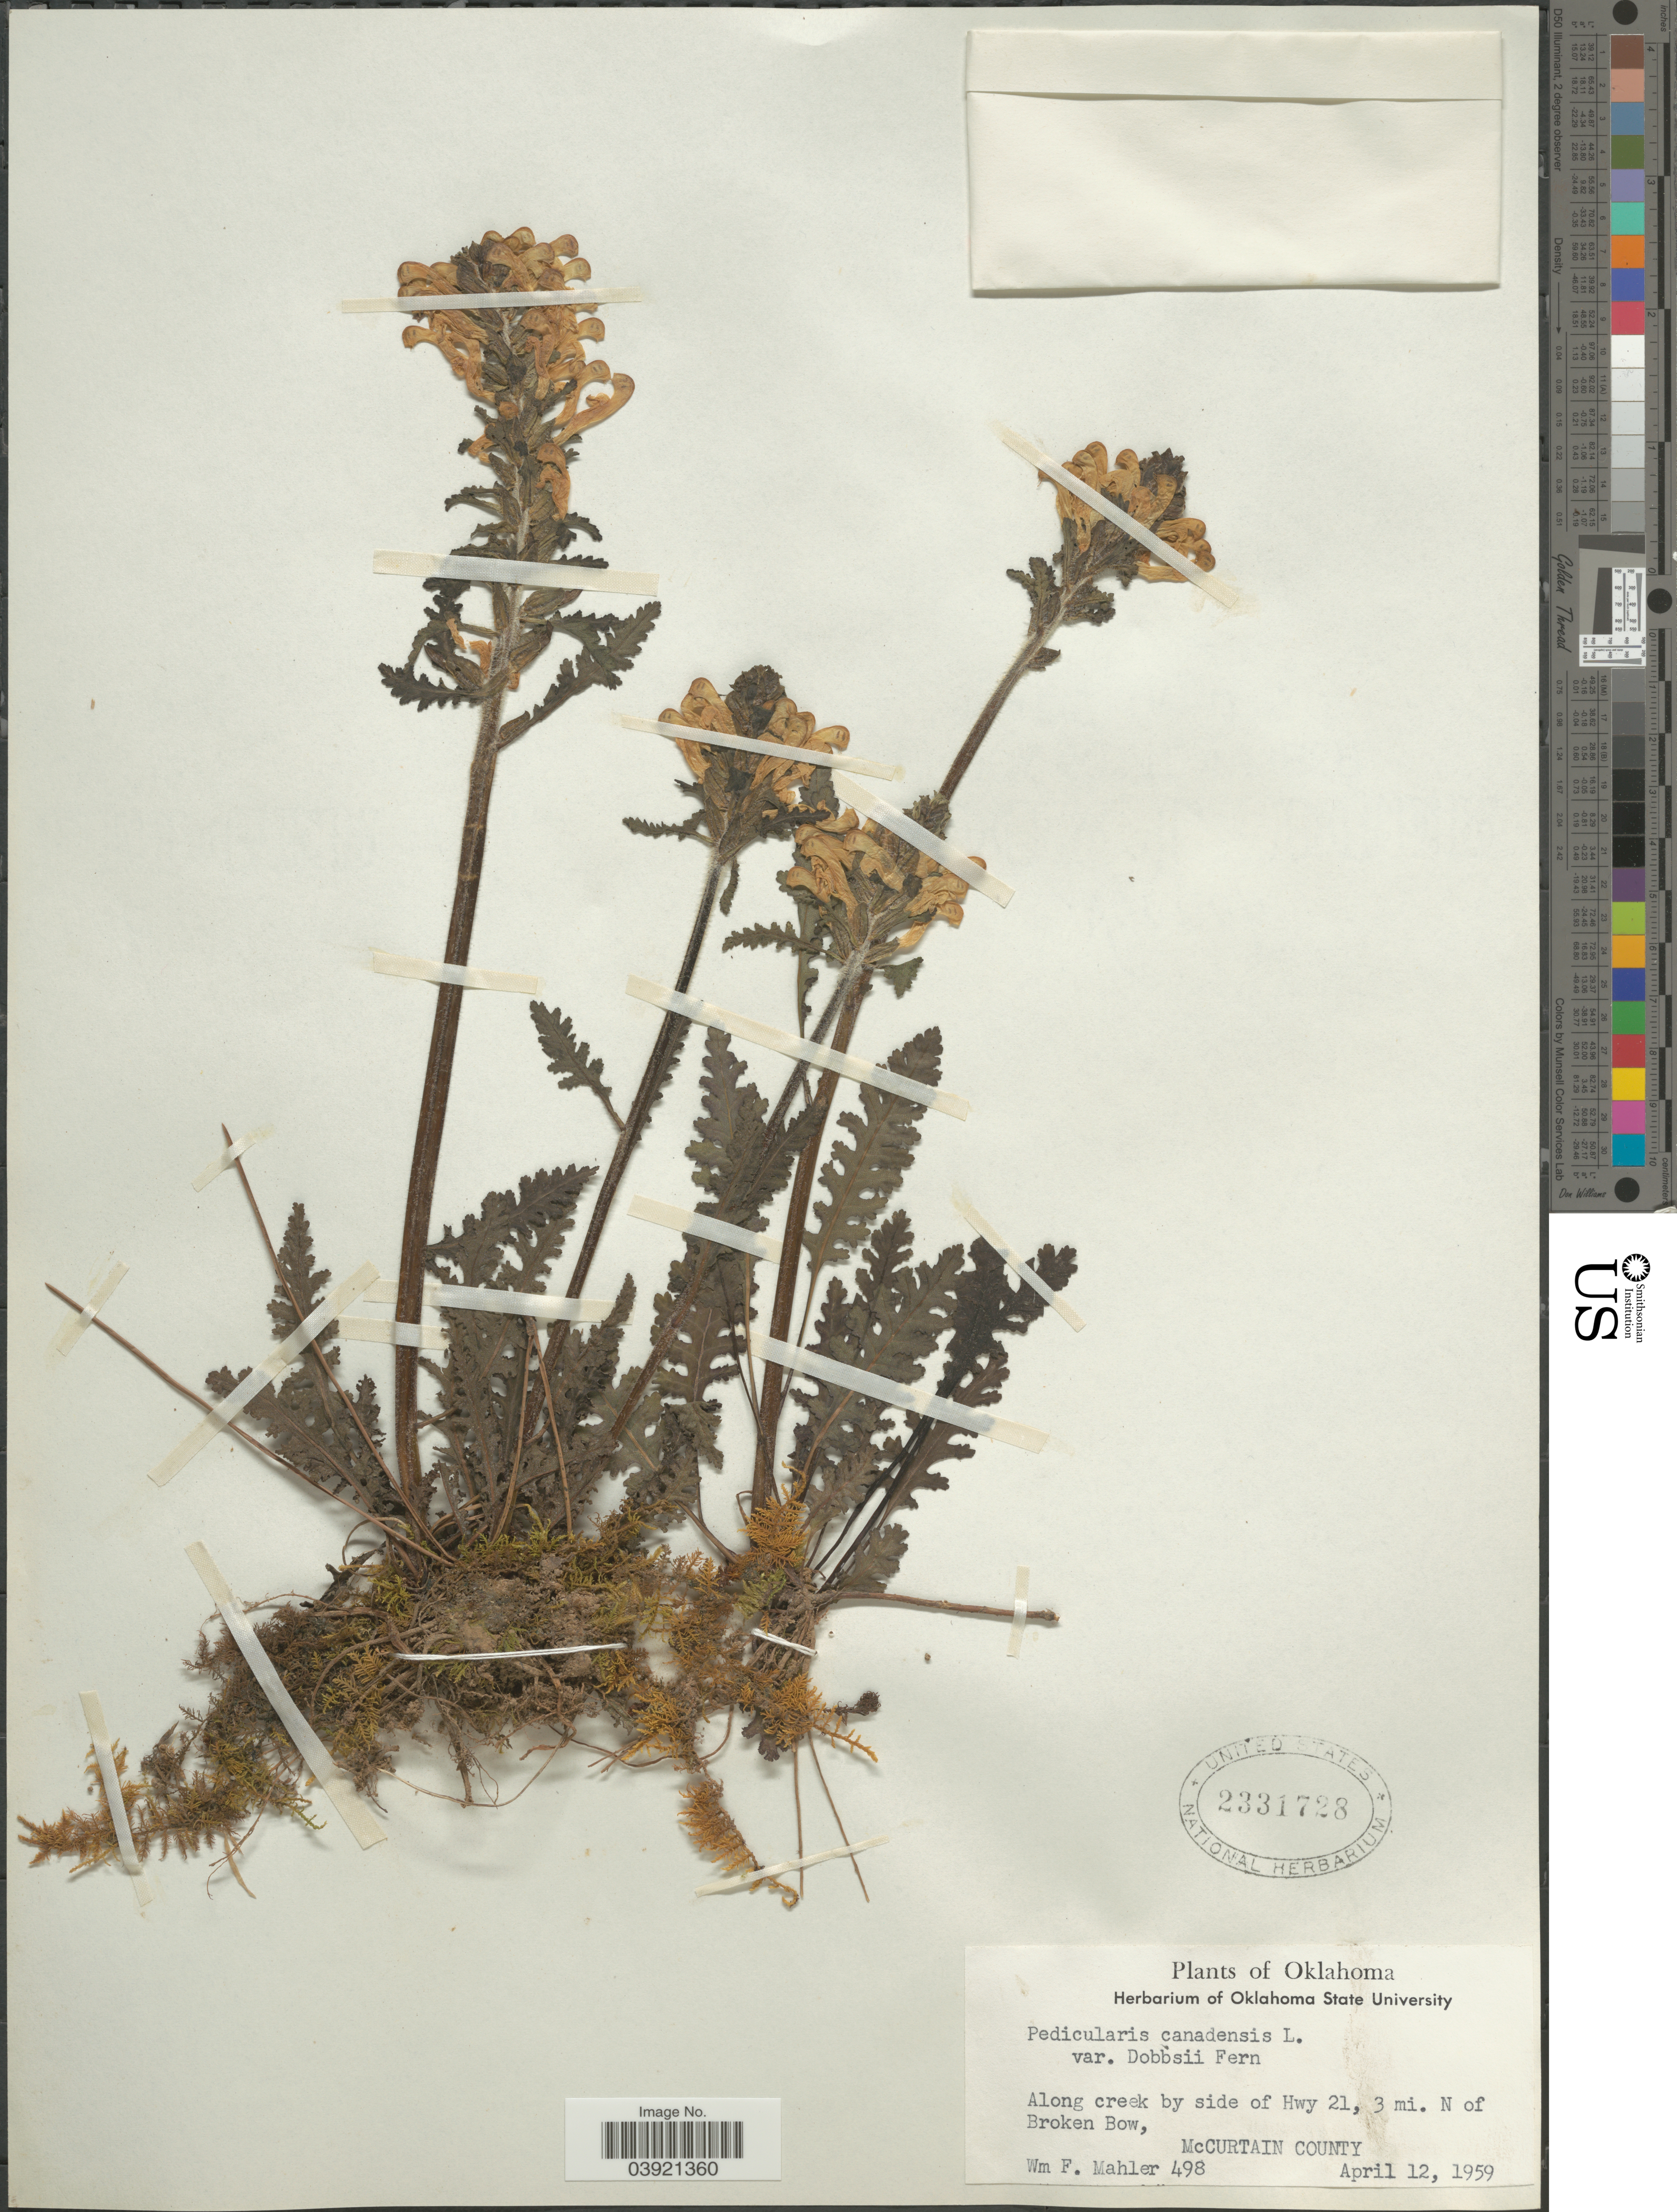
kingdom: Plantae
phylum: Tracheophyta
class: Magnoliopsida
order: Lamiales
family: Orobanchaceae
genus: Pedicularis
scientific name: Pedicularis canadensis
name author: L.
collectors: W. F. Mahler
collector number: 498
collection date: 1959-04-12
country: United States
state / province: Oklahoma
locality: Along creek by side of Hwy 21, 3 mi. N of Broken Bow, McCurtain County.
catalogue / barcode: US 2331728